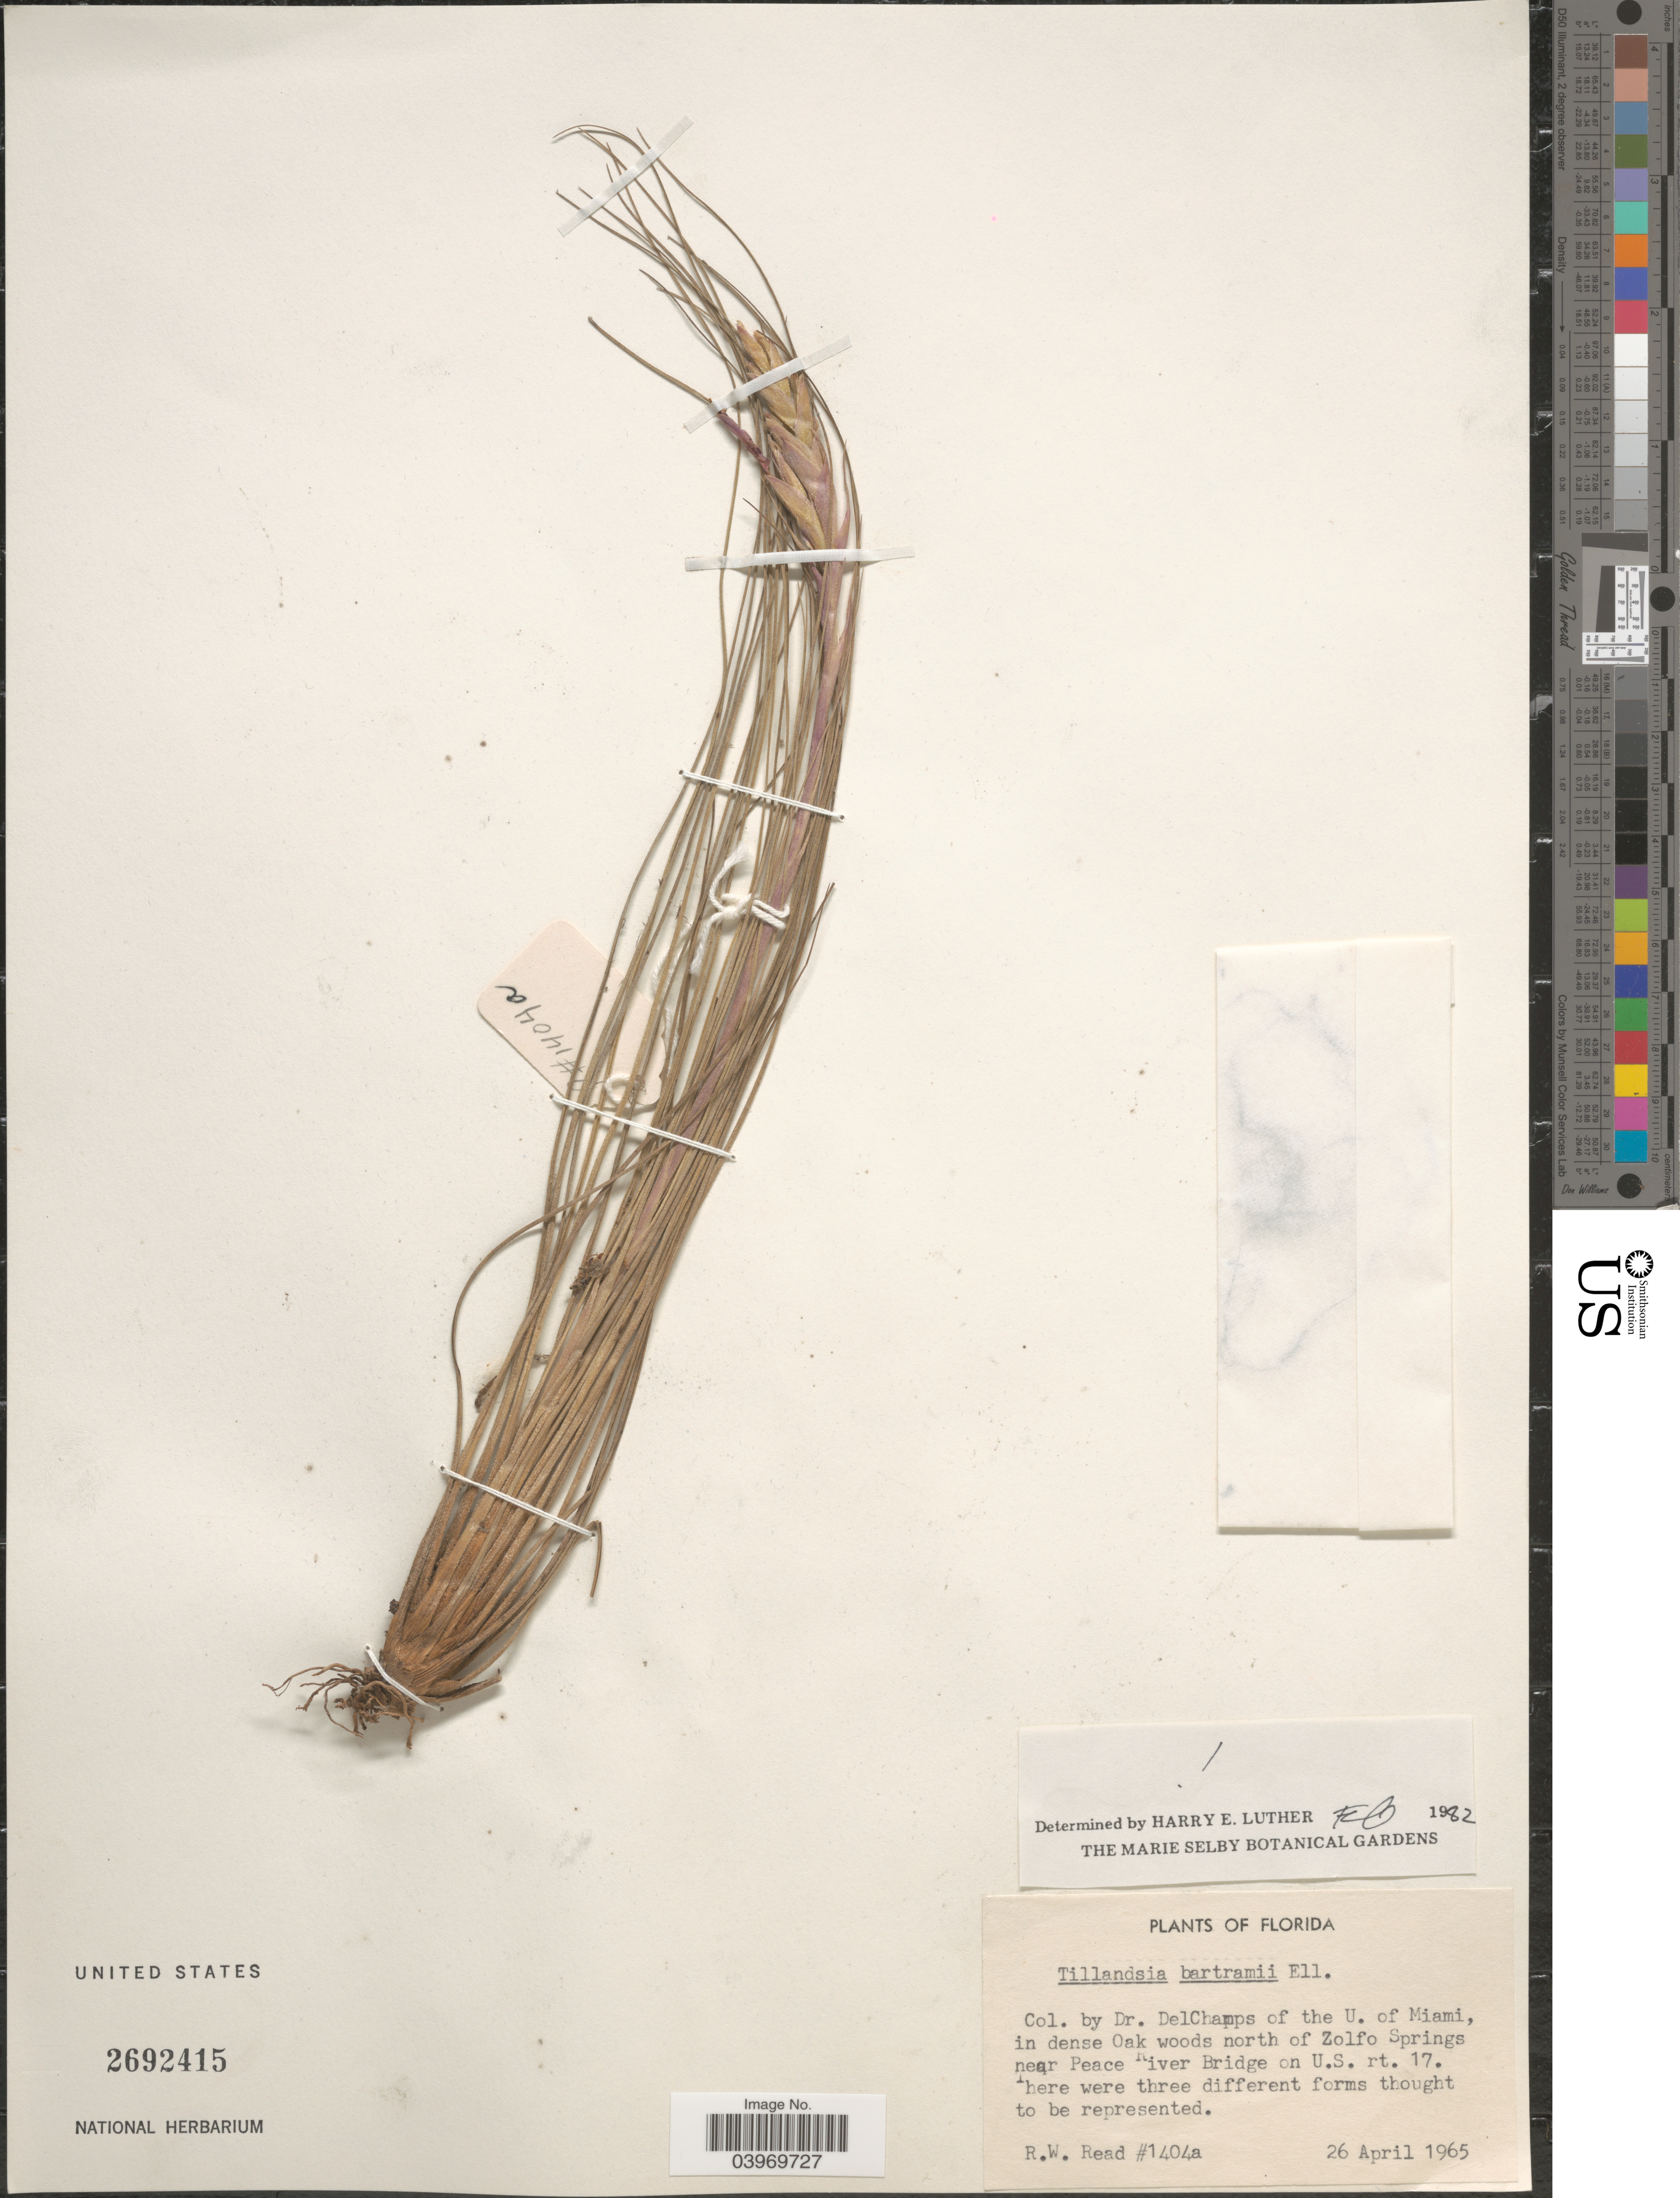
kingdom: Plantae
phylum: Tracheophyta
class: Liliopsida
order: Poales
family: Bromeliaceae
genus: Tillandsia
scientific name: Tillandsia bartramii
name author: Elliott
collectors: R. W. Read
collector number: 1404a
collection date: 1965-04-26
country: United States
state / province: Florida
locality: In dense Oak woods north of Zolfo Springs near Peace River Bridge on U.S. rt. 17.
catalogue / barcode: US 2692415